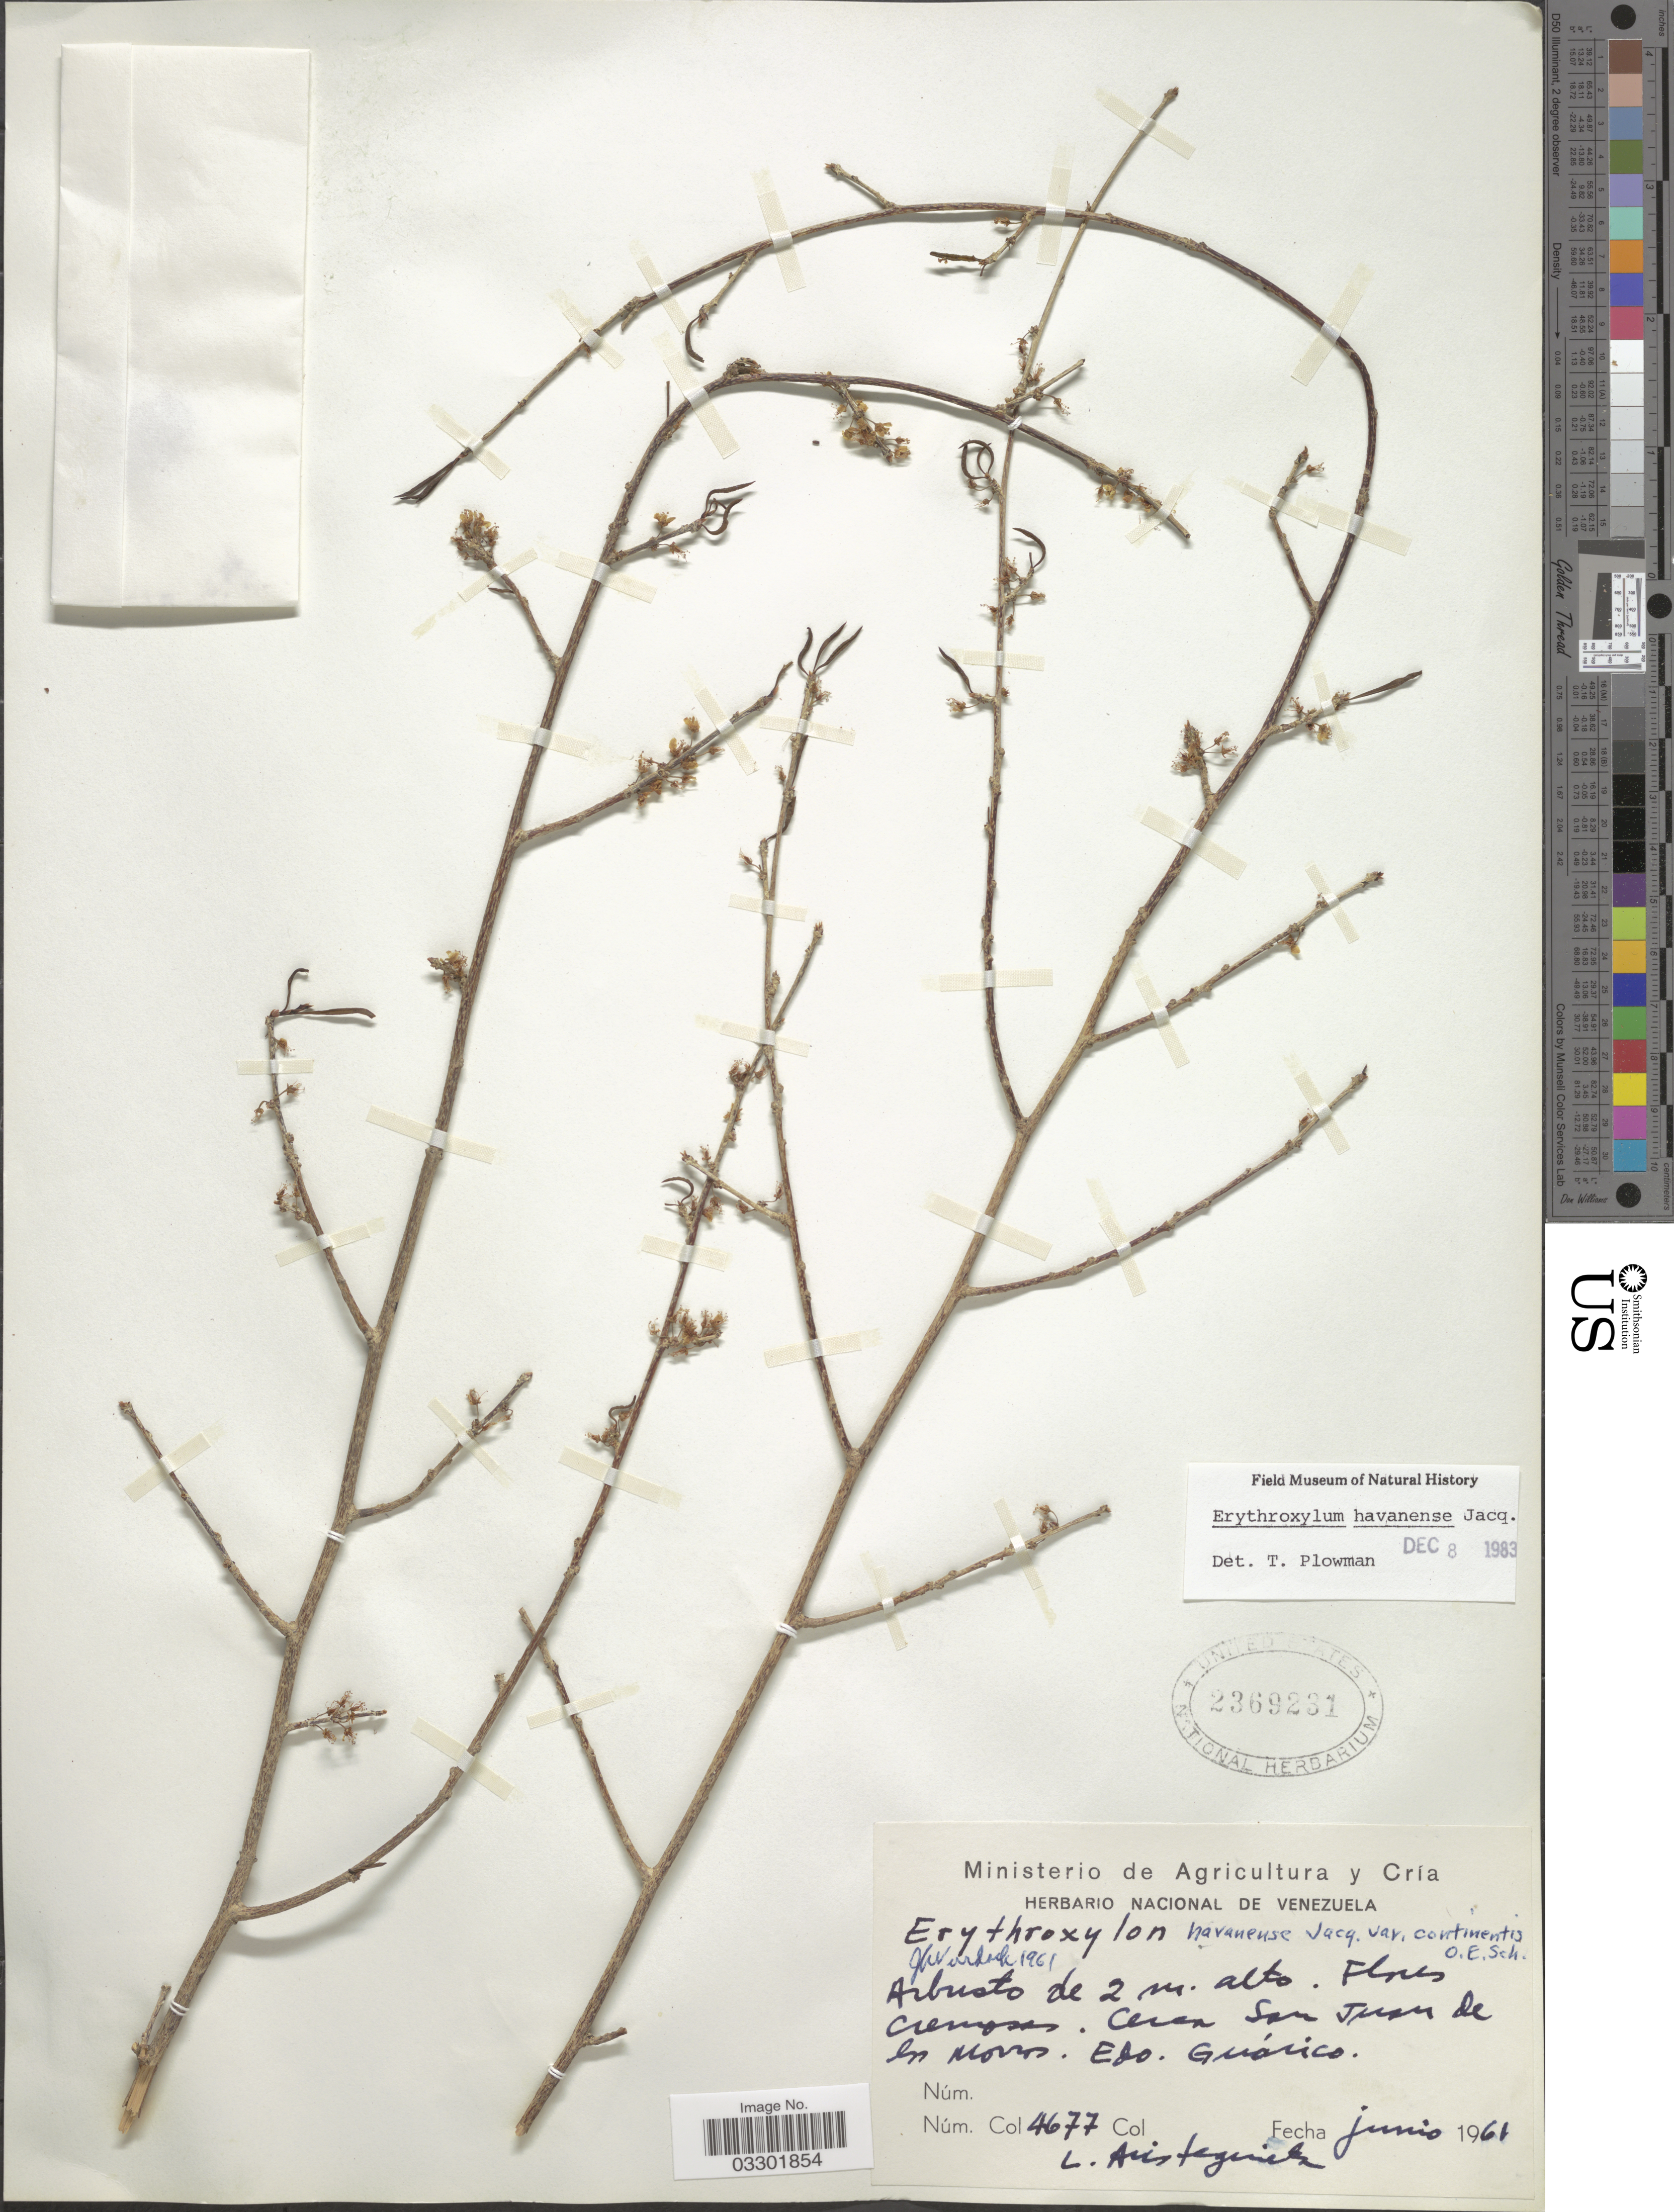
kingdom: Plantae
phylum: Tracheophyta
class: Magnoliopsida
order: Malpighiales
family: Erythroxylaceae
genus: Erythroxylum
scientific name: Erythroxylum havanense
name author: Jacq.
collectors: L. Aristeguieta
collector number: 4677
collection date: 1961-06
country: Venezuela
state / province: Guárico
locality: Cerca San Juna de los morros.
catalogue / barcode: US 2369231